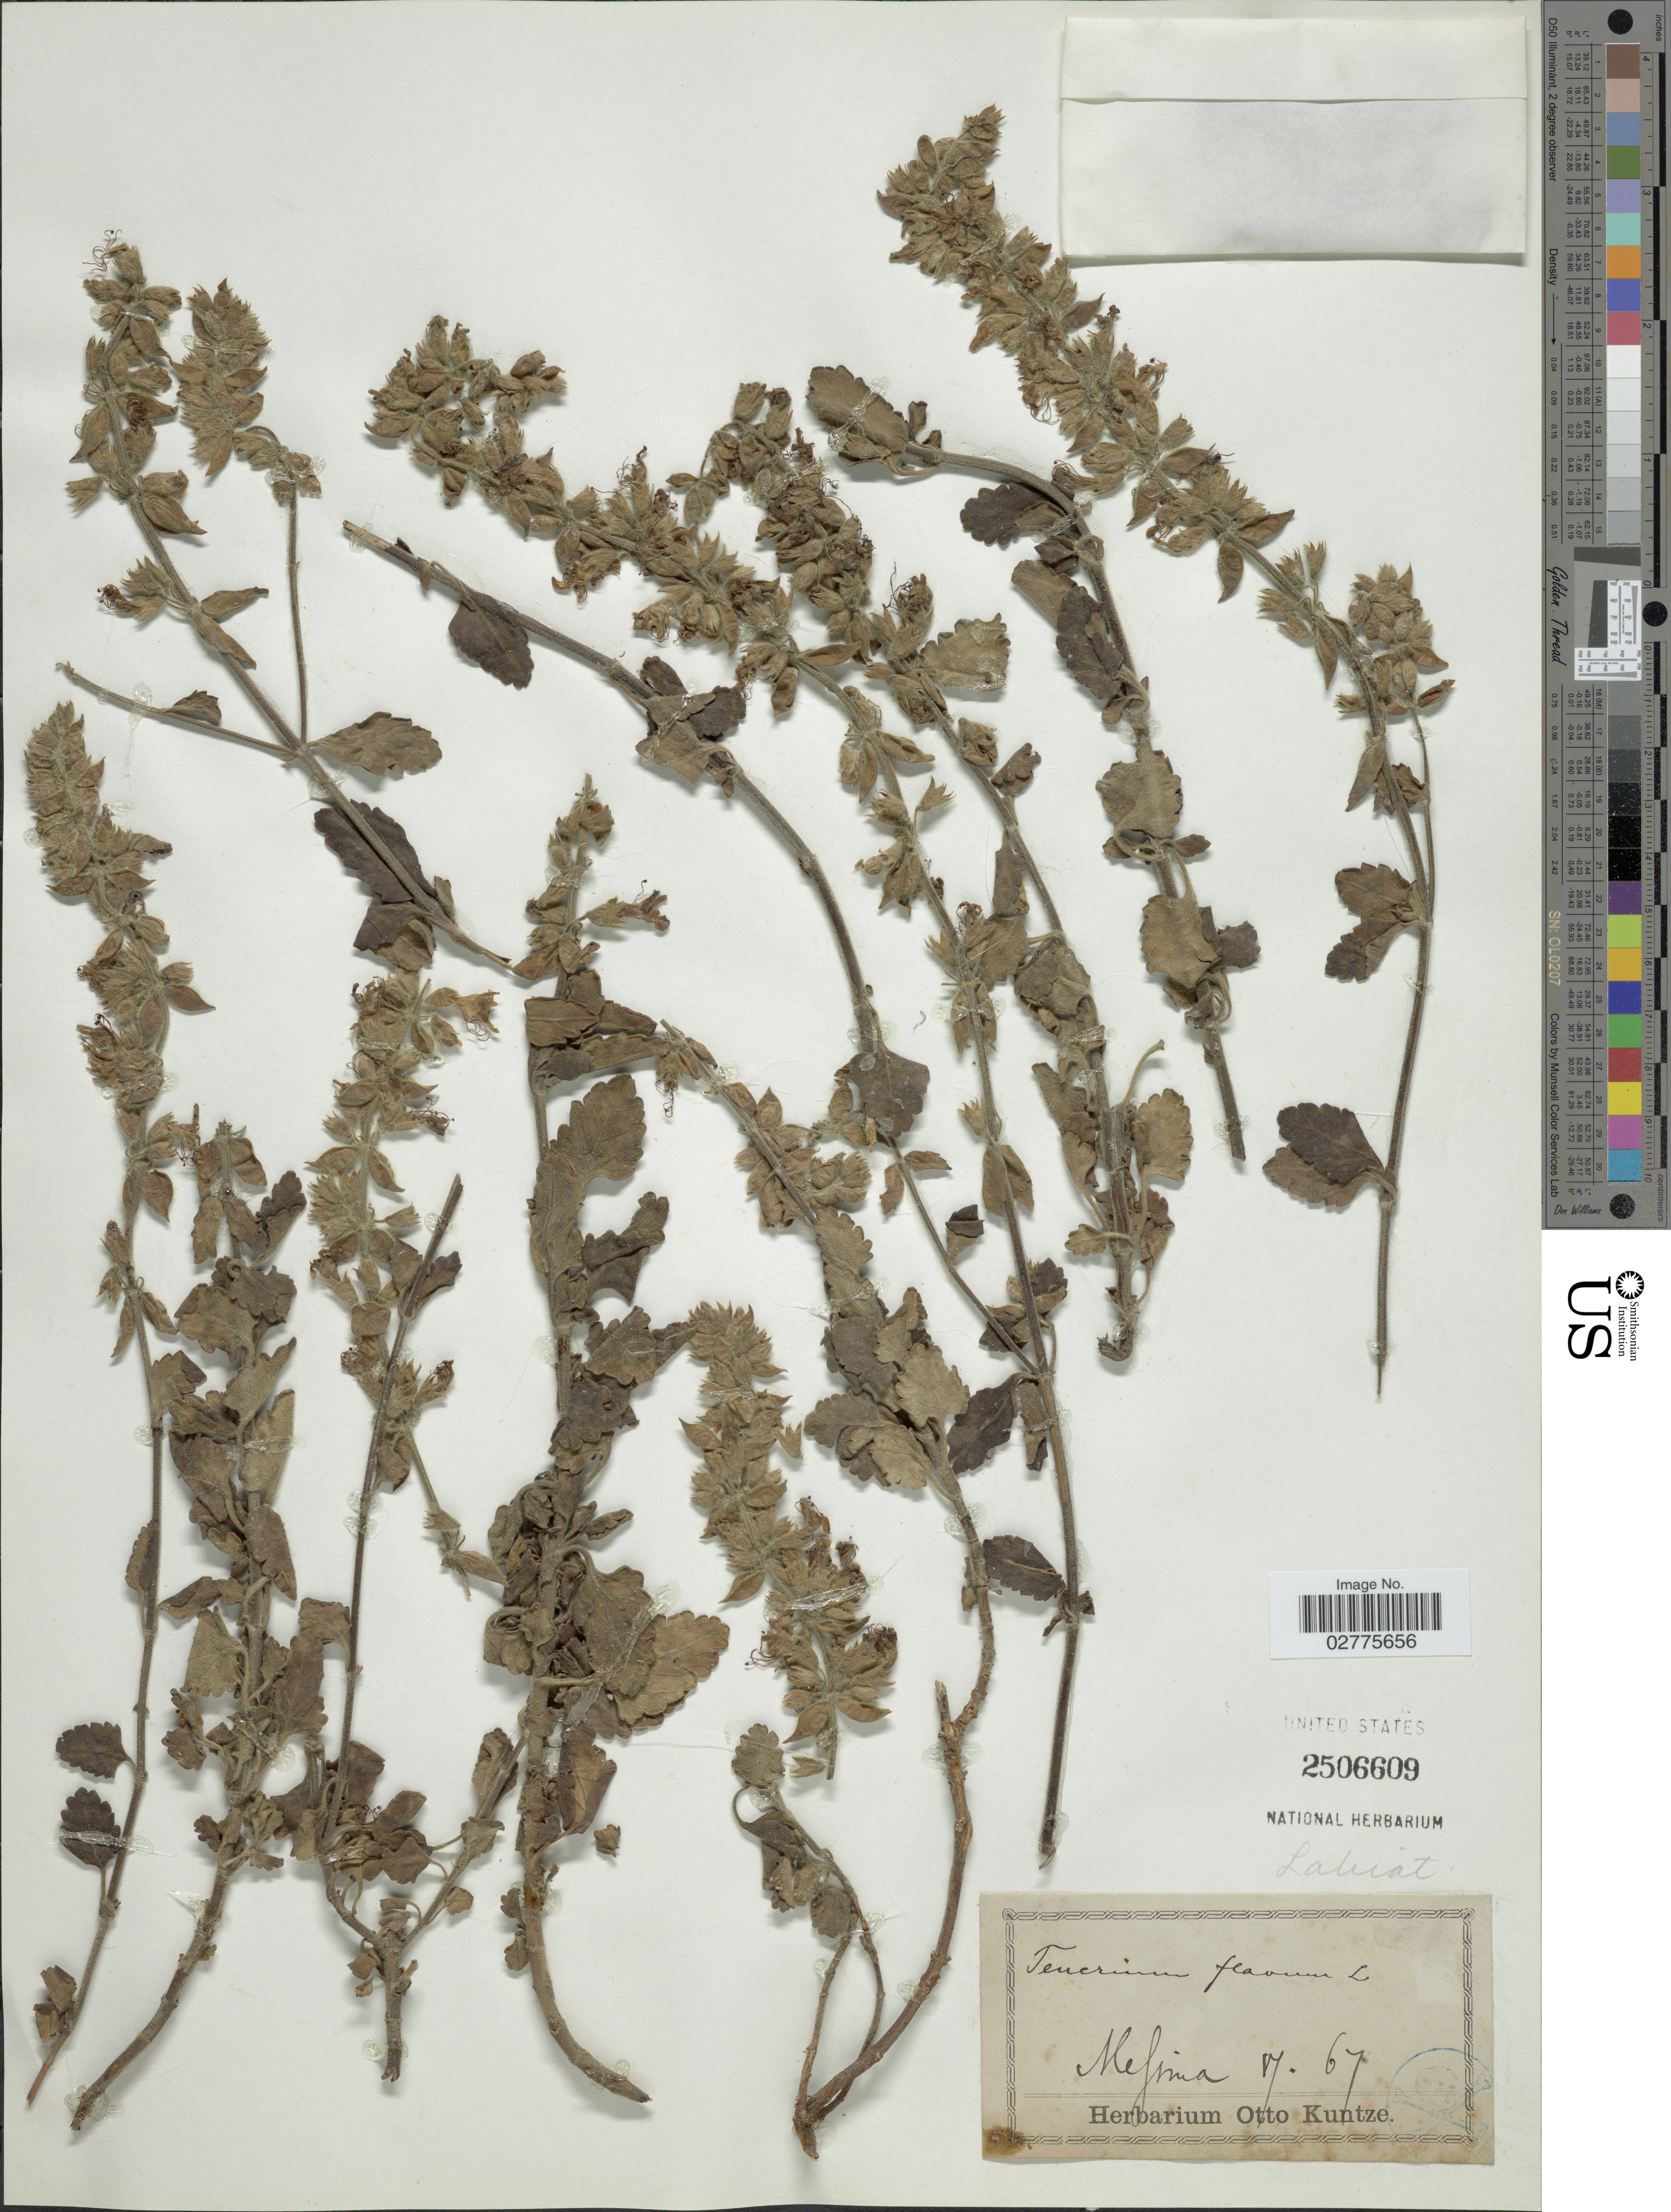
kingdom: Plantae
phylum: Tracheophyta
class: Magnoliopsida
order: Lamiales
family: Lamiaceae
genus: Teucrium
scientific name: Teucrium flavum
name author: L.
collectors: ex herb. Otto Kuntze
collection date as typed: Transcribed d/m/y: /7/67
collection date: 1867-07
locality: Mefima.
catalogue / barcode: US 2506609